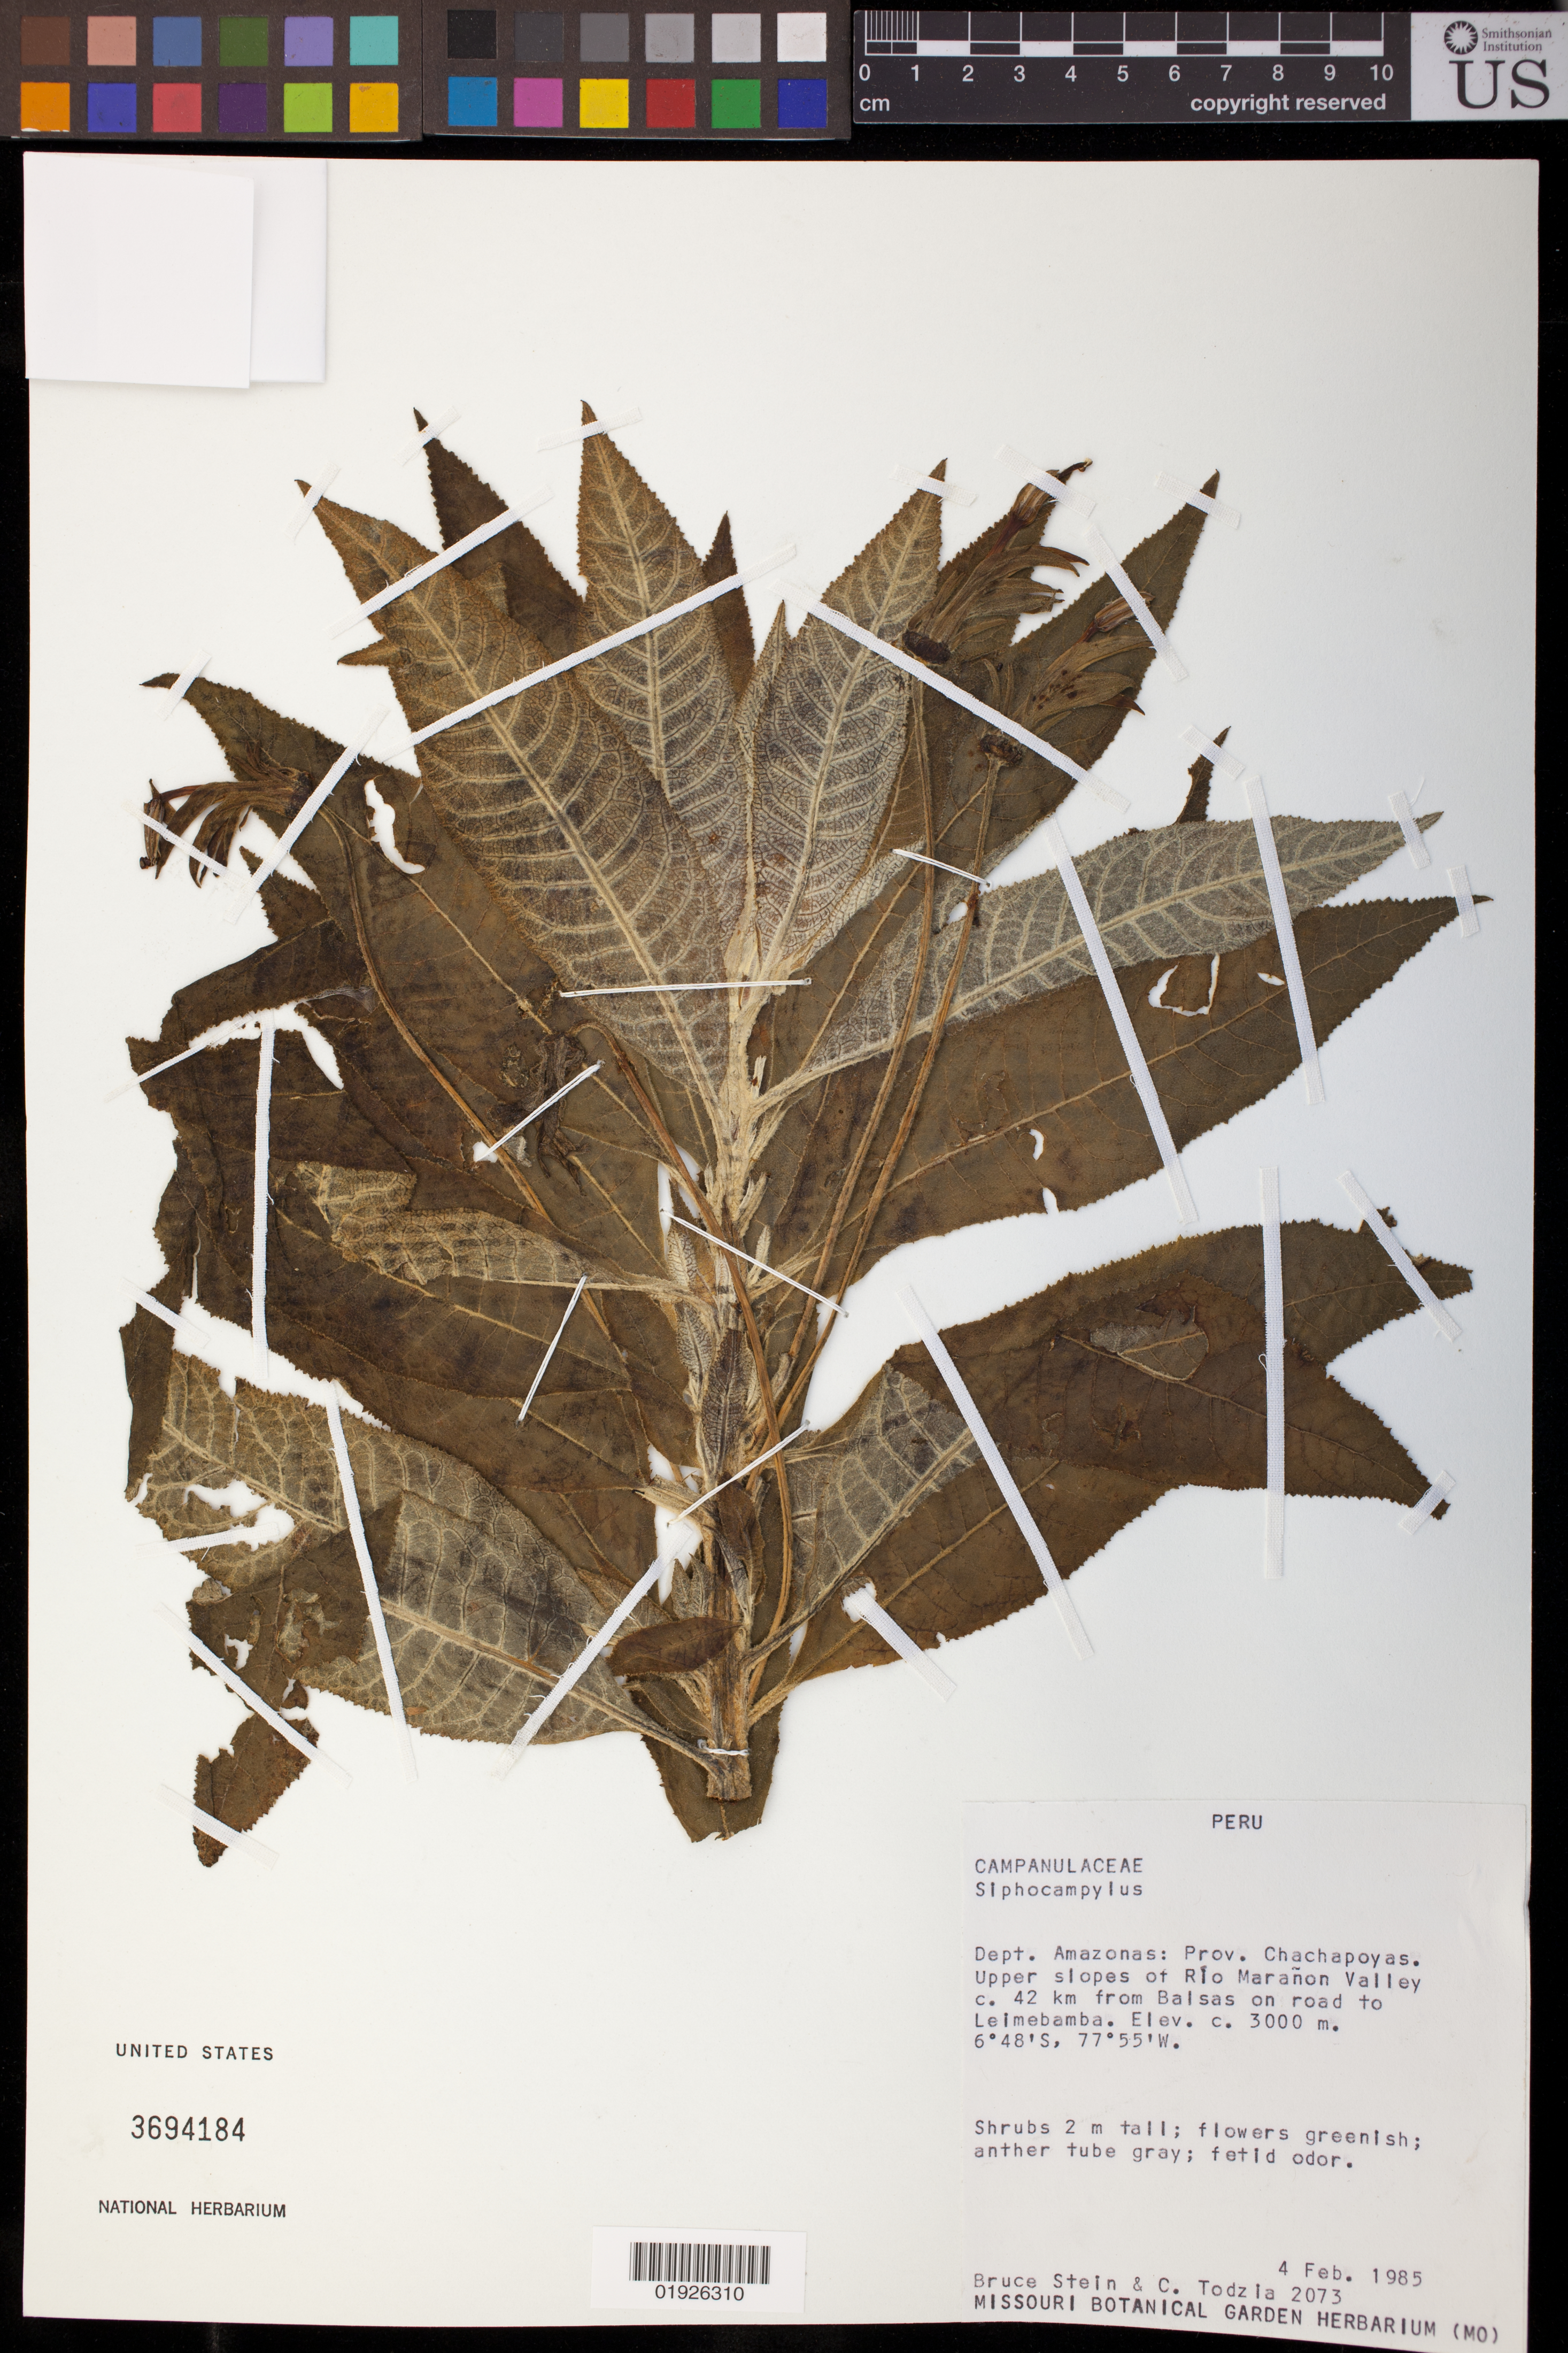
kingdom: Plantae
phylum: Tracheophyta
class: Magnoliopsida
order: Asterales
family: Campanulaceae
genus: Siphocampylus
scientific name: Siphocampylus sp.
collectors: B. A. Stein & C. A. Todzia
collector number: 2073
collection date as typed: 4 Feb 1985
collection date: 1985-02-04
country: Peru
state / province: Amazonas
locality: Prov. Chachapoyas. Upper slopes of Rio Marañon Valley c. 42 km from Balsas on road to Leimebamba.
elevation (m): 3000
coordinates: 6 48 S, 77 55 W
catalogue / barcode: US 3694184